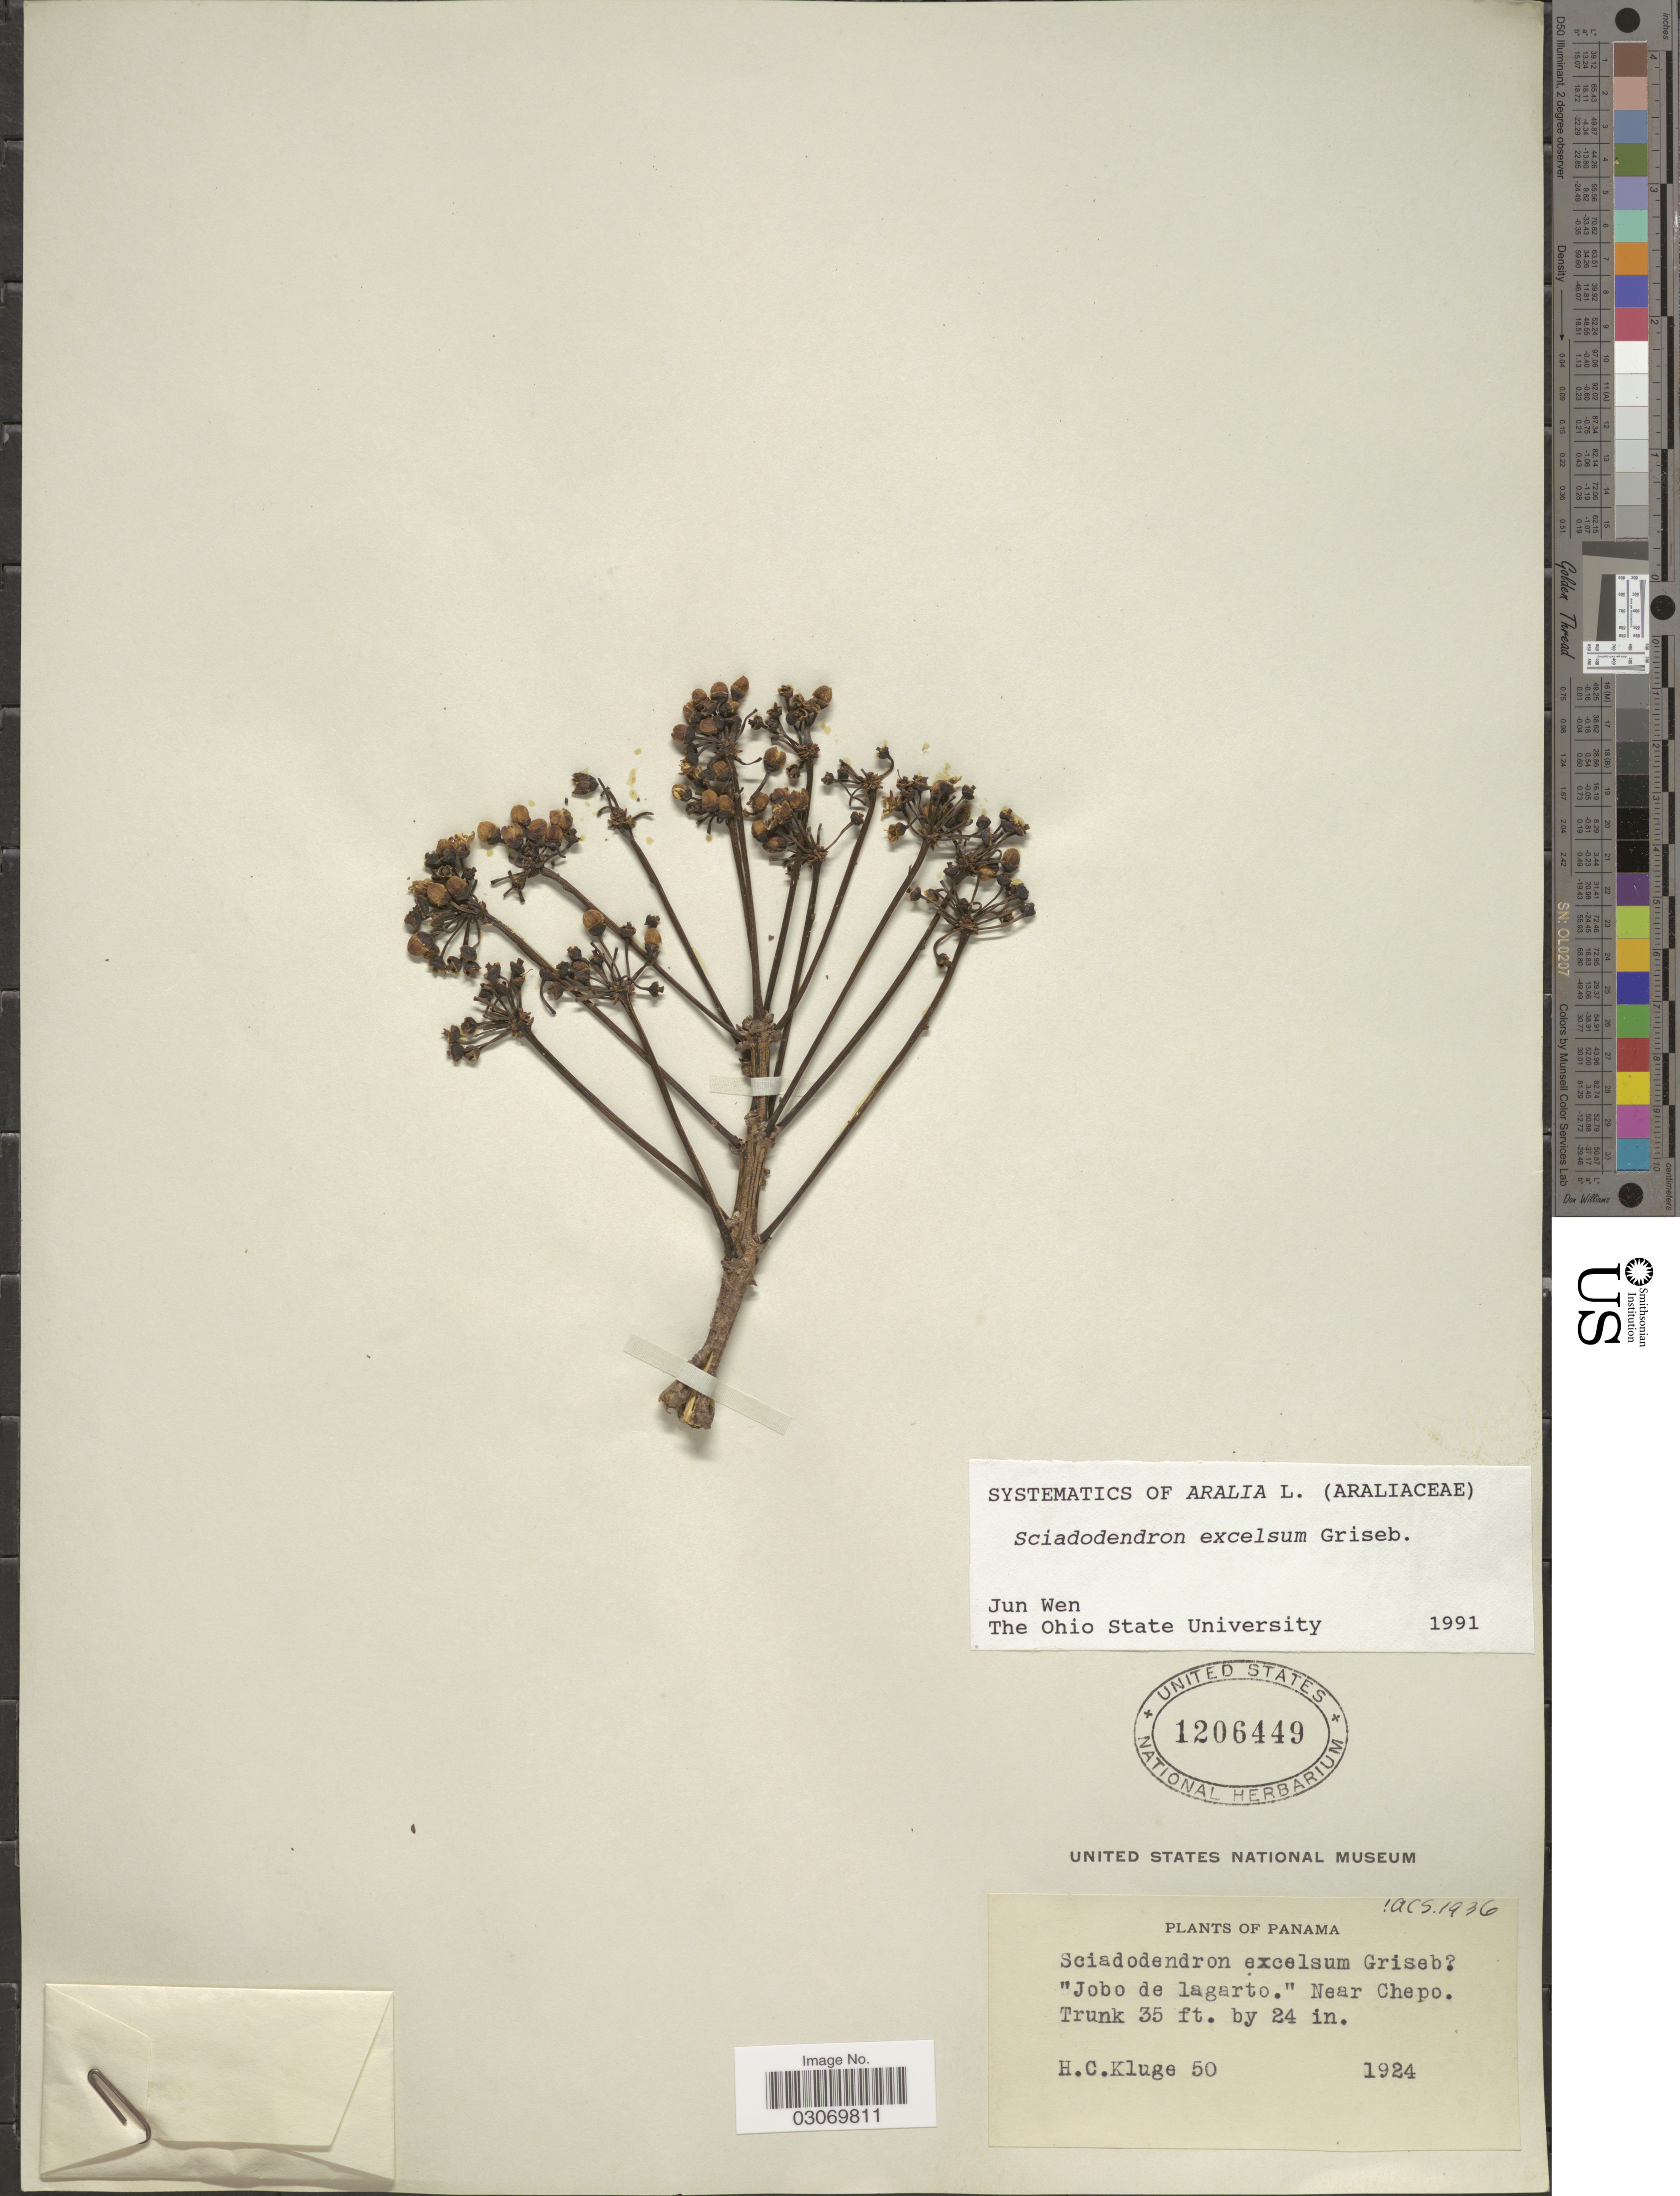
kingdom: Plantae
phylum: Tracheophyta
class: Magnoliopsida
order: Apiales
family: Araliaceae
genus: Sciadodendron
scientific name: Sciadodendron sp.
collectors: H. C. Kluge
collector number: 50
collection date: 1924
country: Panama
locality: Jobo de lagarto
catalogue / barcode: US 1206449